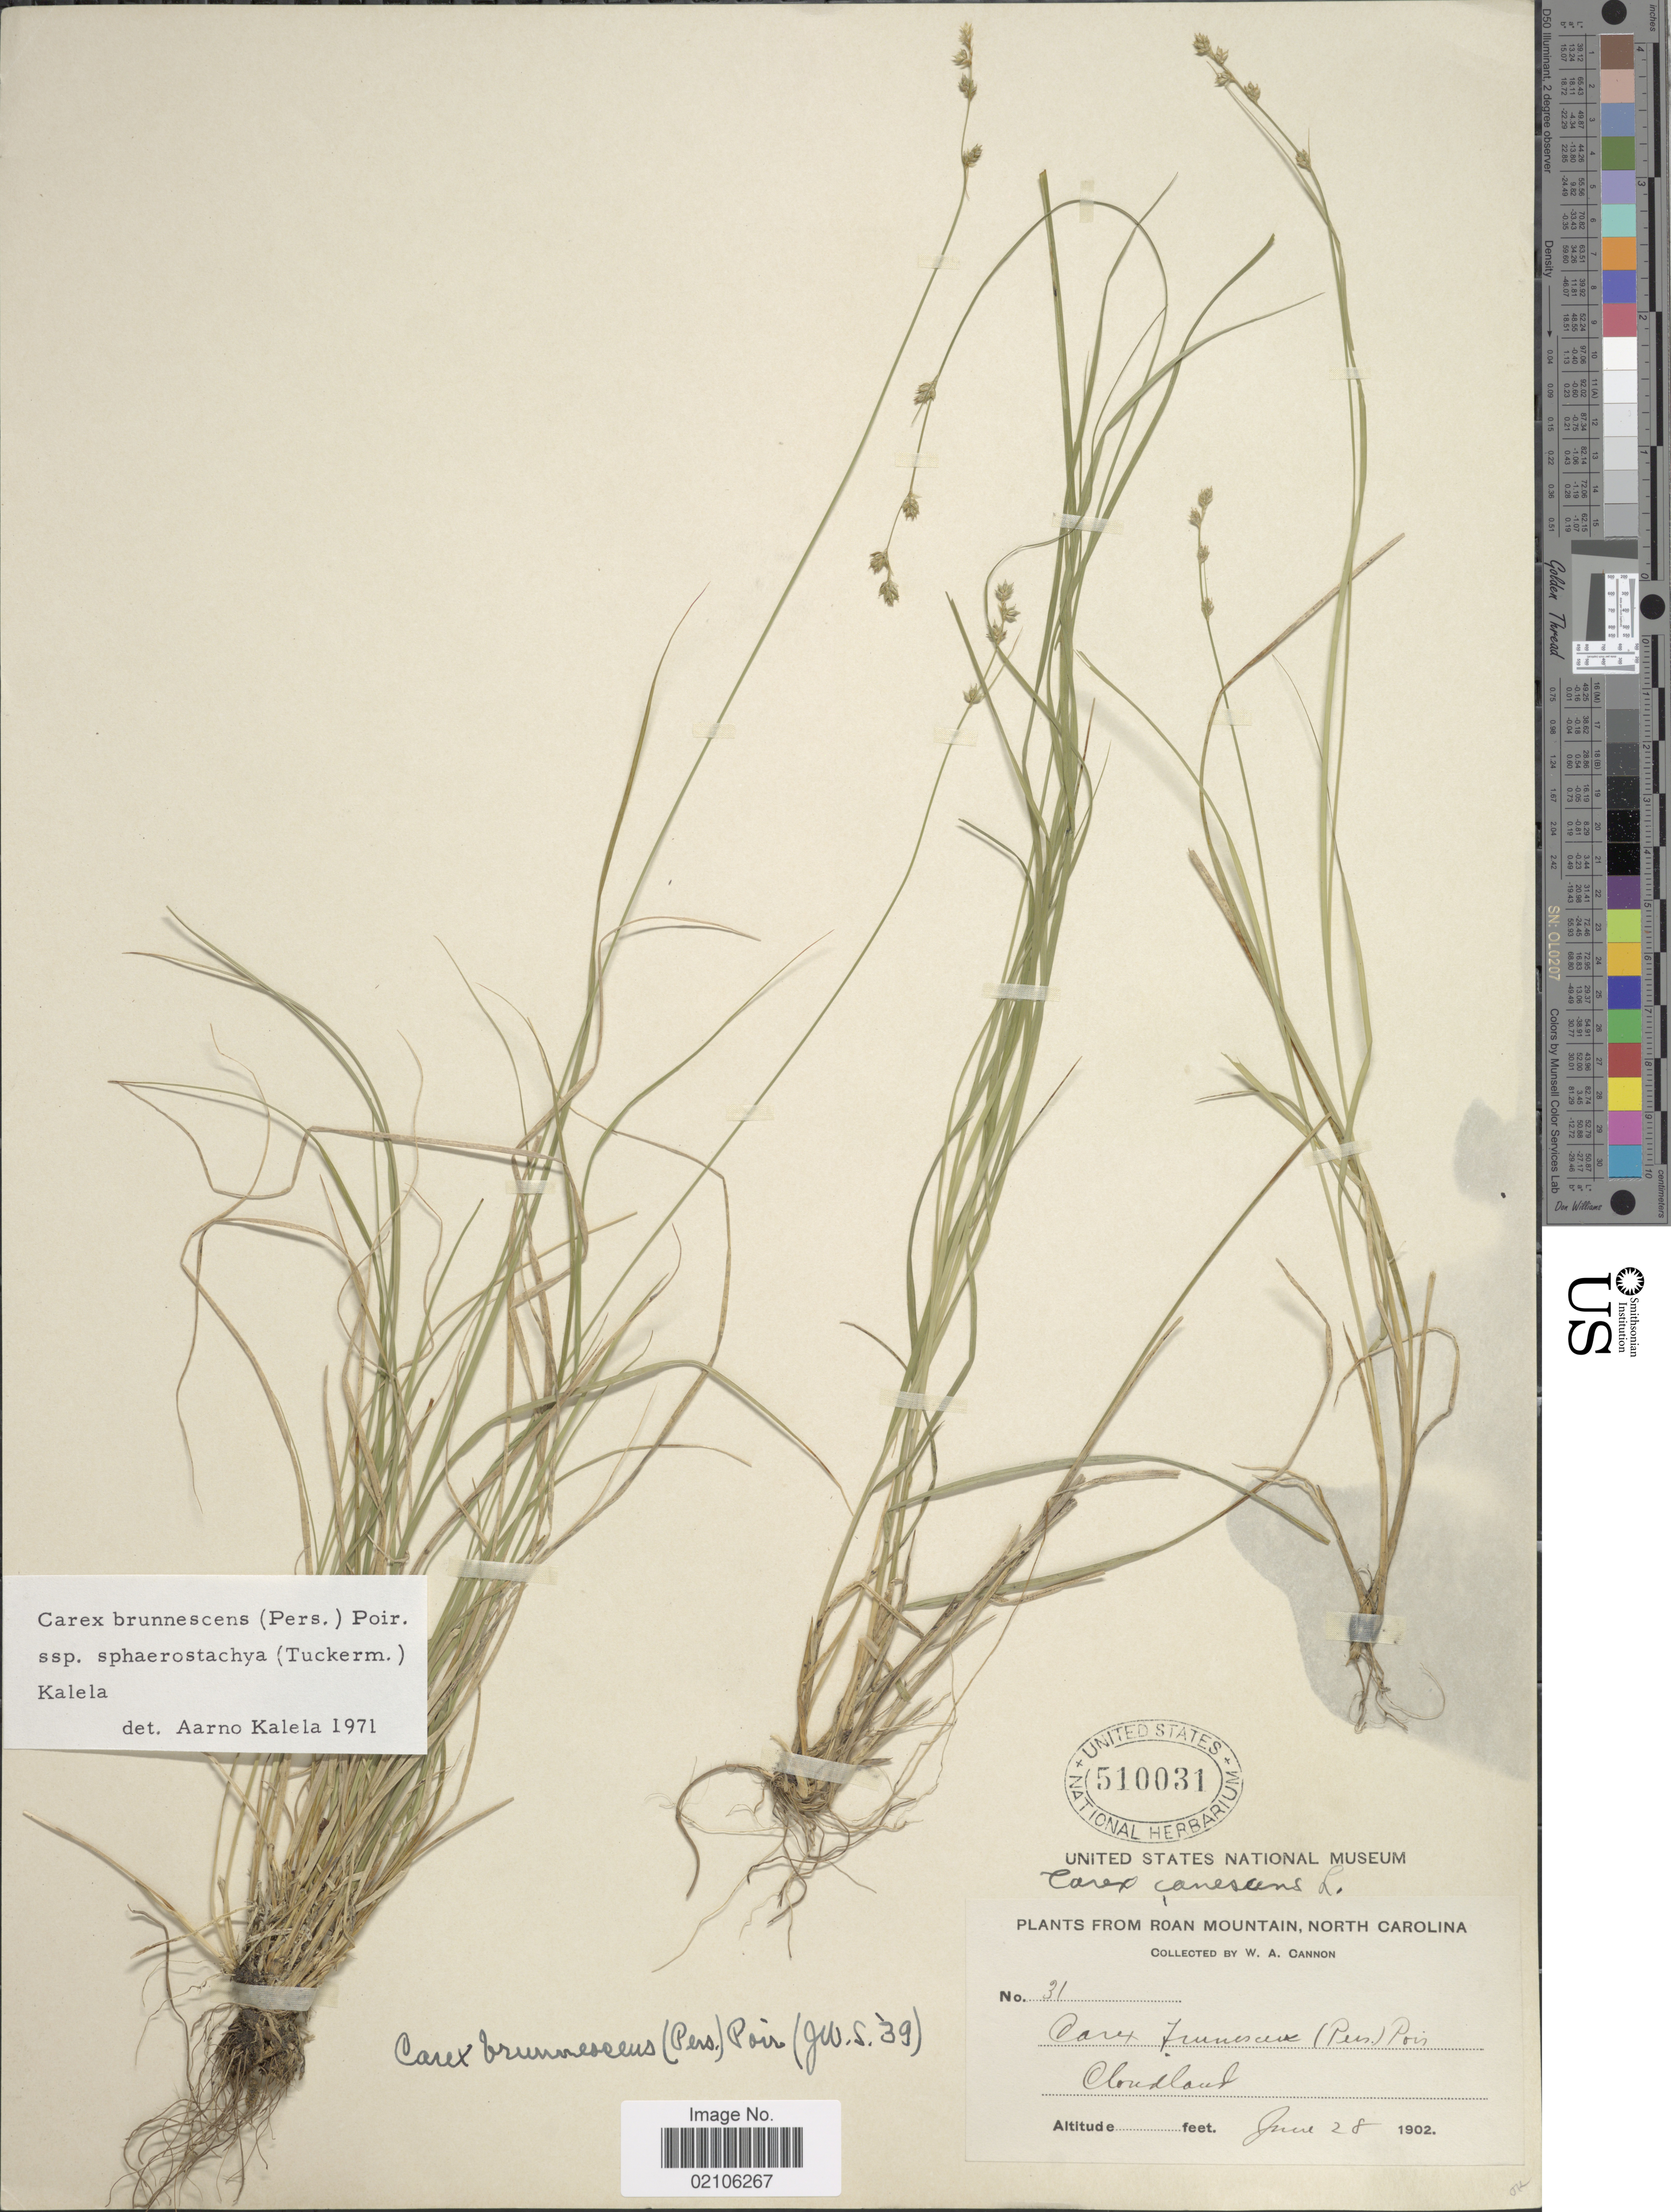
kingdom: Plantae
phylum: Tracheophyta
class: Liliopsida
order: Poales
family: Cyperaceae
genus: Carex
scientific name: Carex brunnescens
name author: (Pers.) Poir.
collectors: W. Cannon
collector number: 31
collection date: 1902-06-28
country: United States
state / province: North Carolina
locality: Road Mountain, Cloudland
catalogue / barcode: US 510031